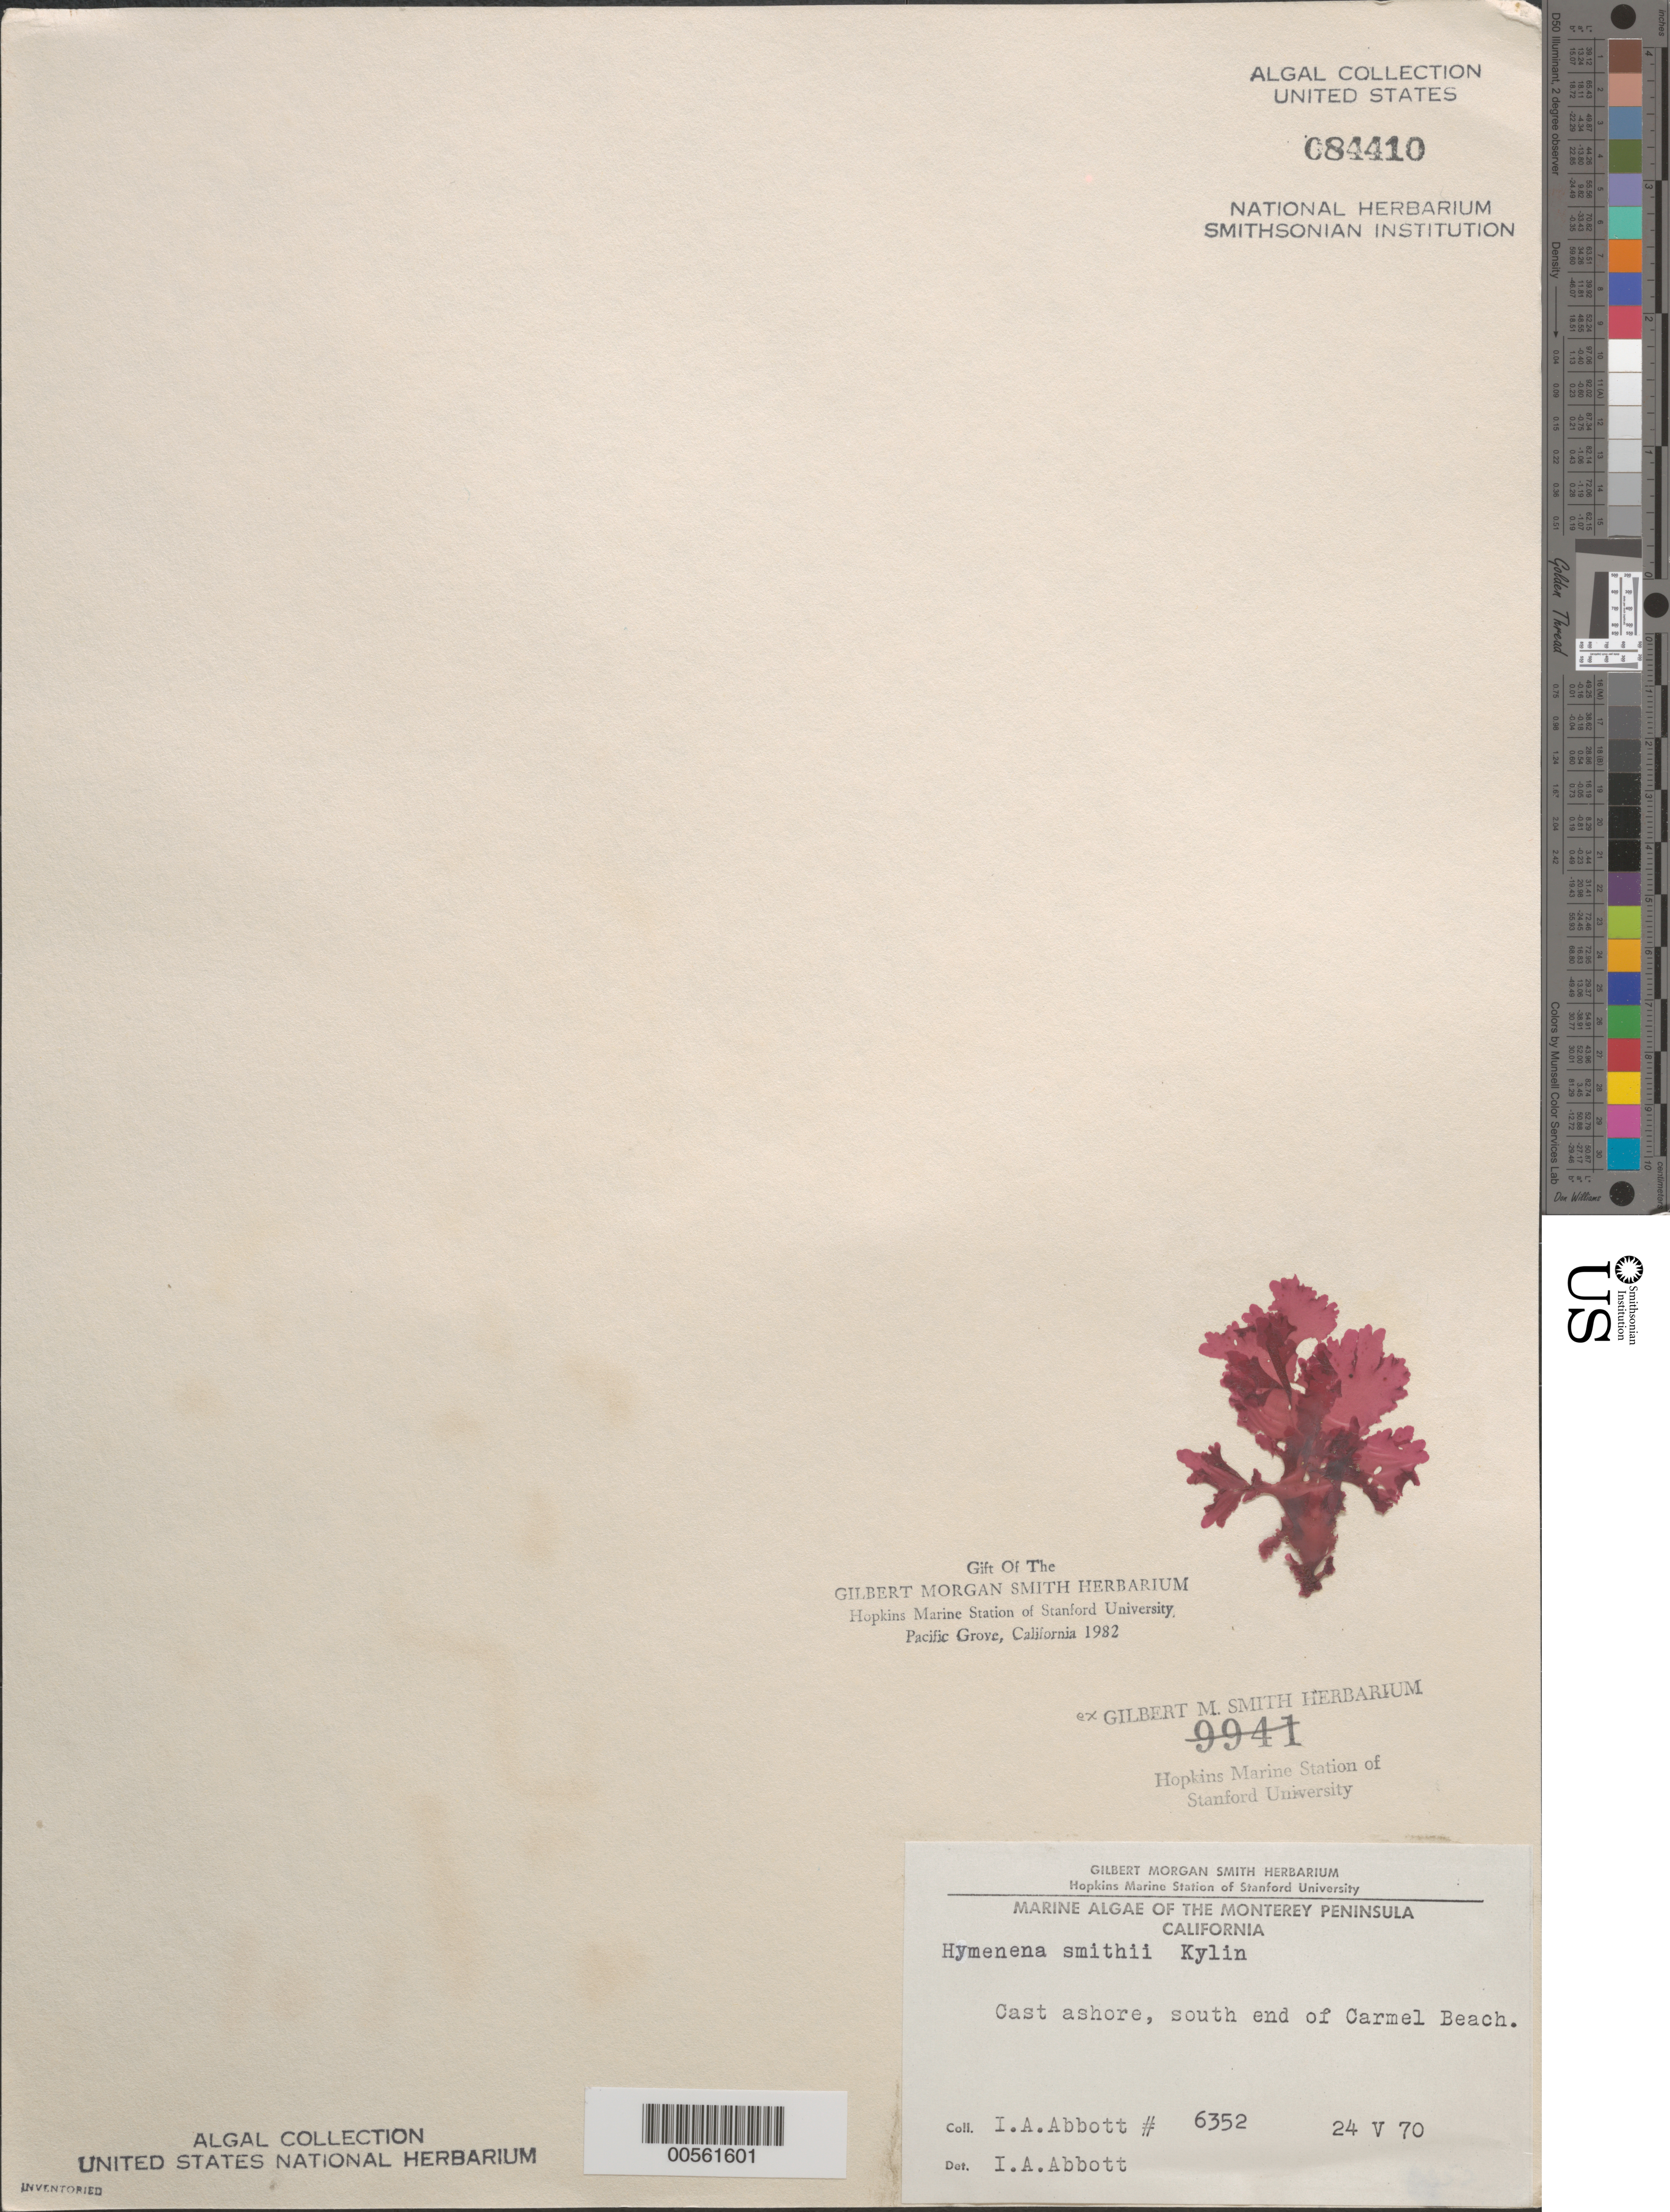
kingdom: Plantae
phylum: Rhodophyta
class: Florideophyceae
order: Ceramiales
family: Delesseriaceae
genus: Hymenena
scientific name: Hymenena setchellii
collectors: I. A. Abbott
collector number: IAA 6352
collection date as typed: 24 May 1970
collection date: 1970-05-24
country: United States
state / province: California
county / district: Monterey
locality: Carmel Beach, south end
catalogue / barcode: US 84410